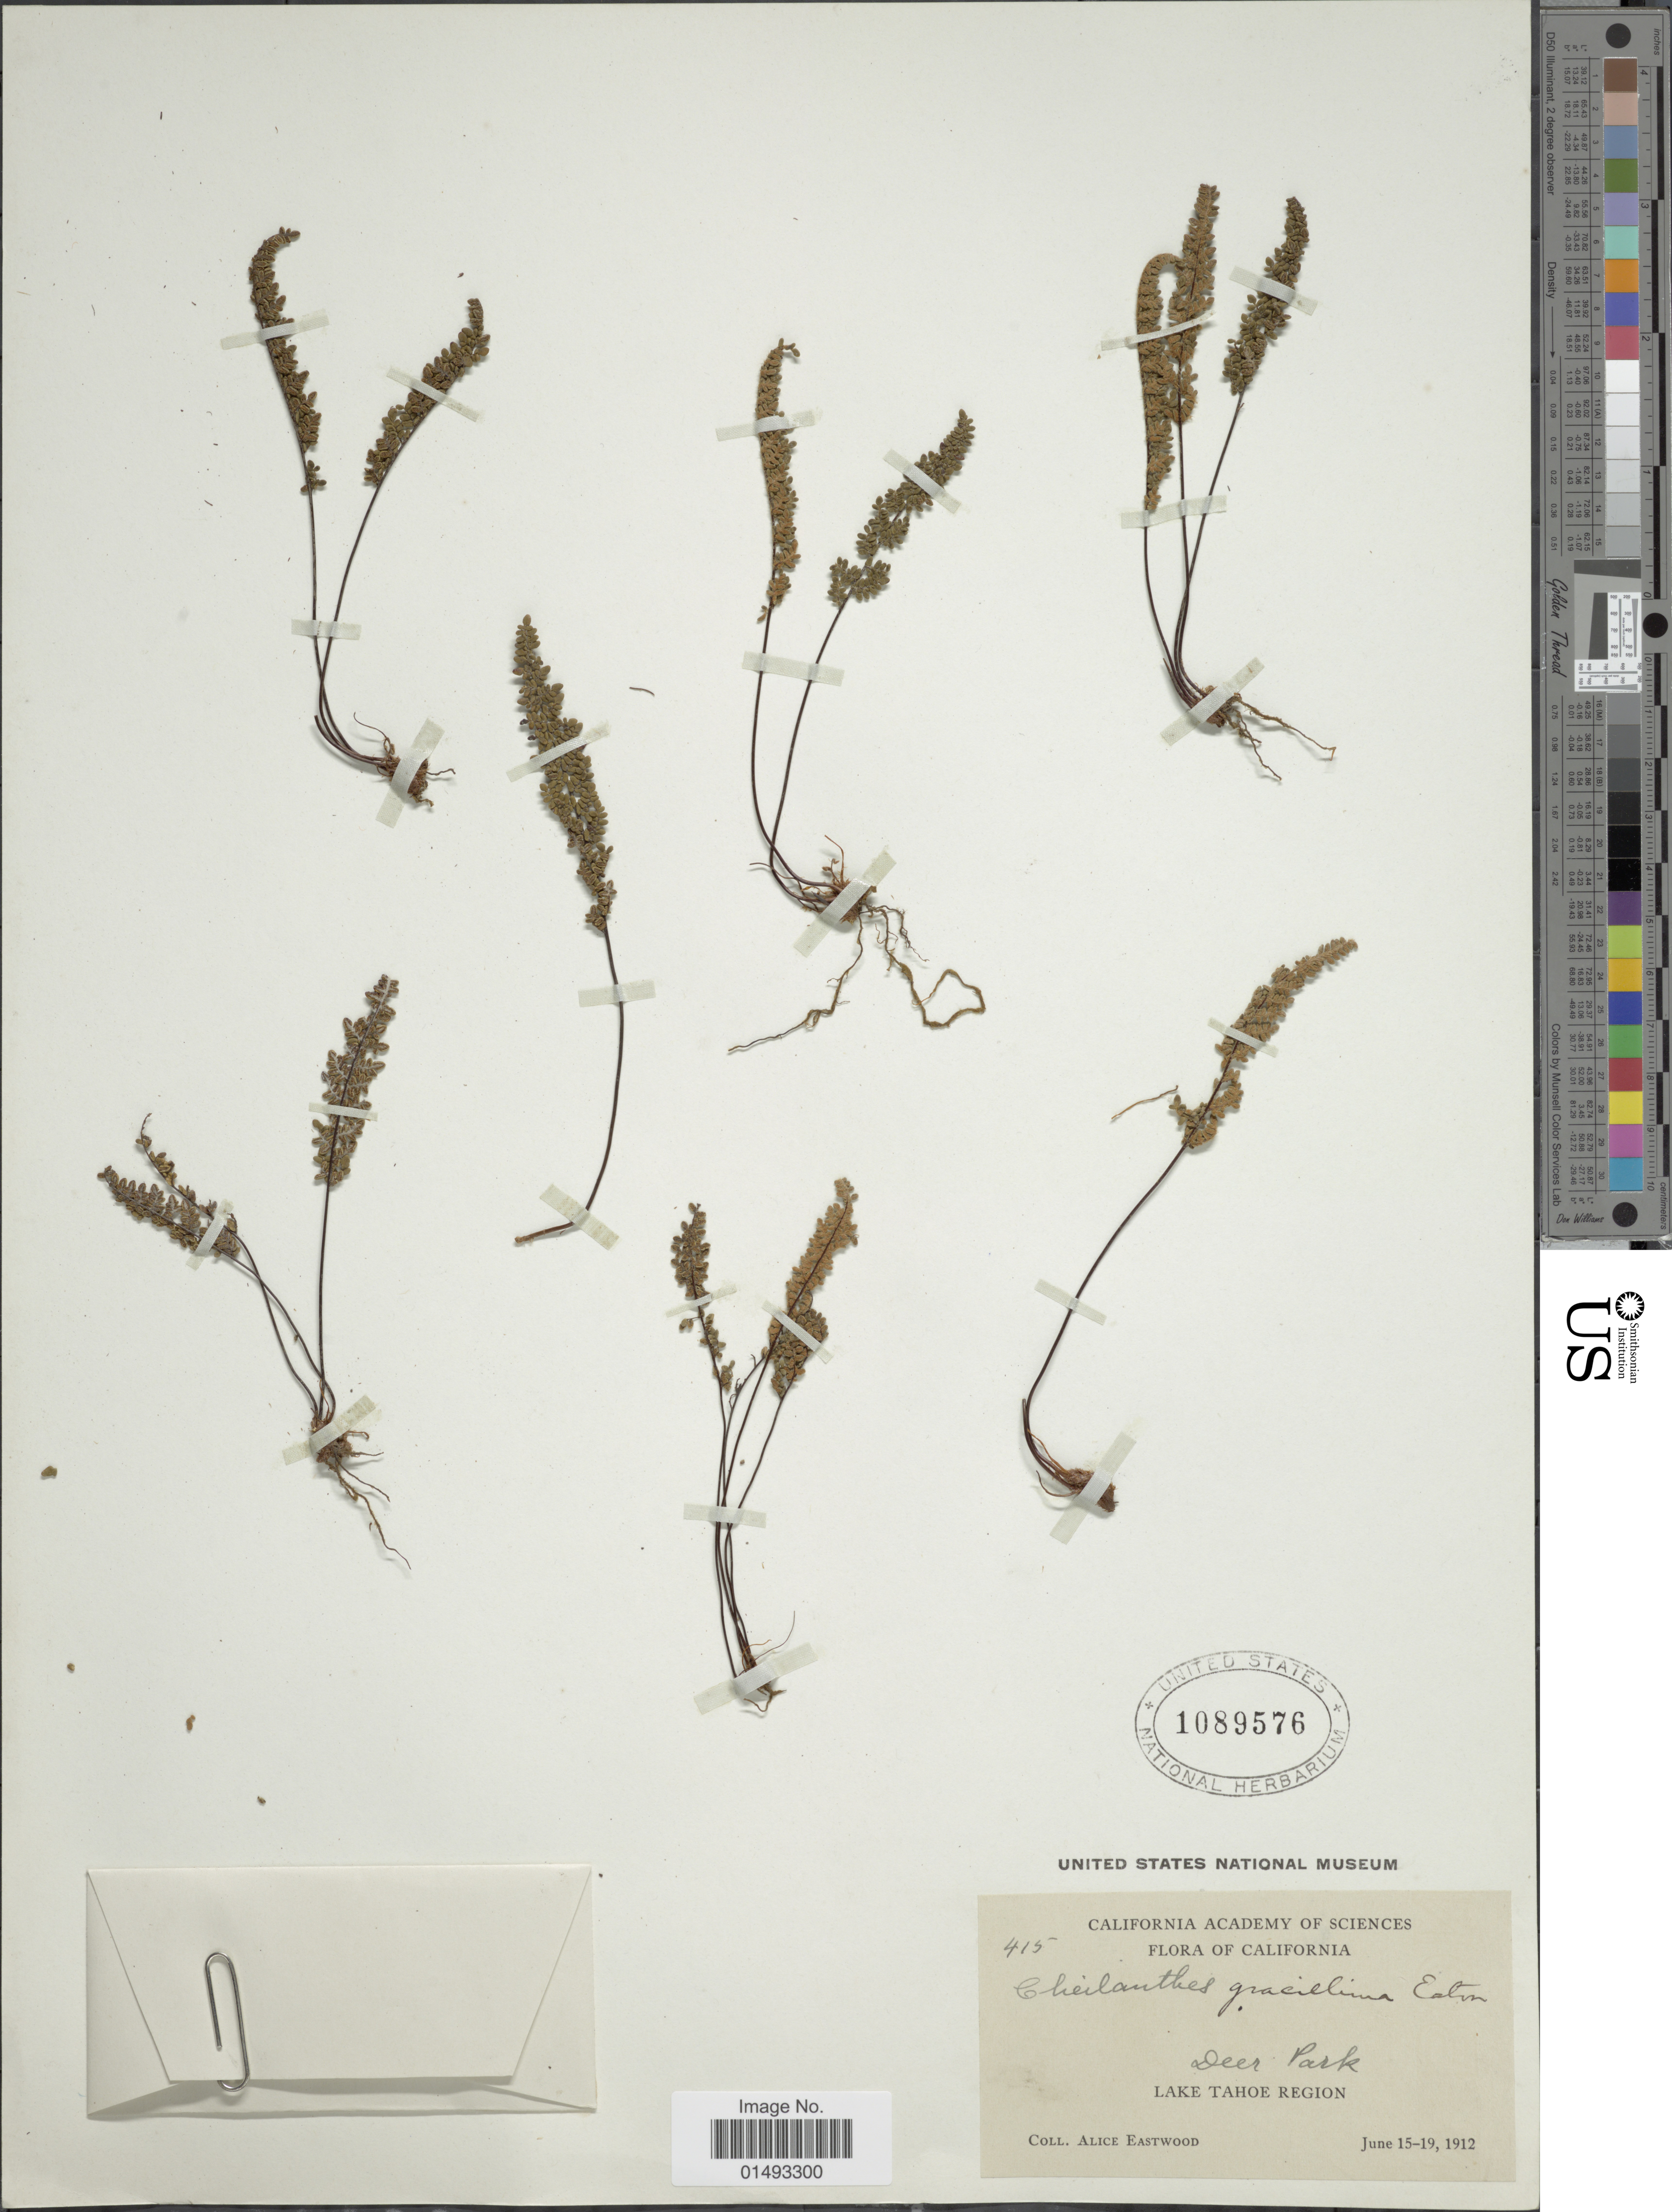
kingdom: Plantae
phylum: Tracheophyta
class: Polypodiopsida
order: Polypodiales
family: Pteridaceae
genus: Myriopteris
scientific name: Myriopteris gracillima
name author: (D.C. Eaton) J. Sm.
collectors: A. Eastwood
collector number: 415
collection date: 1912-06-15/1912-06-19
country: United States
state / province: California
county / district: Sierra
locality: Deer Park, Lake Tahoe Region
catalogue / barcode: US 1089576